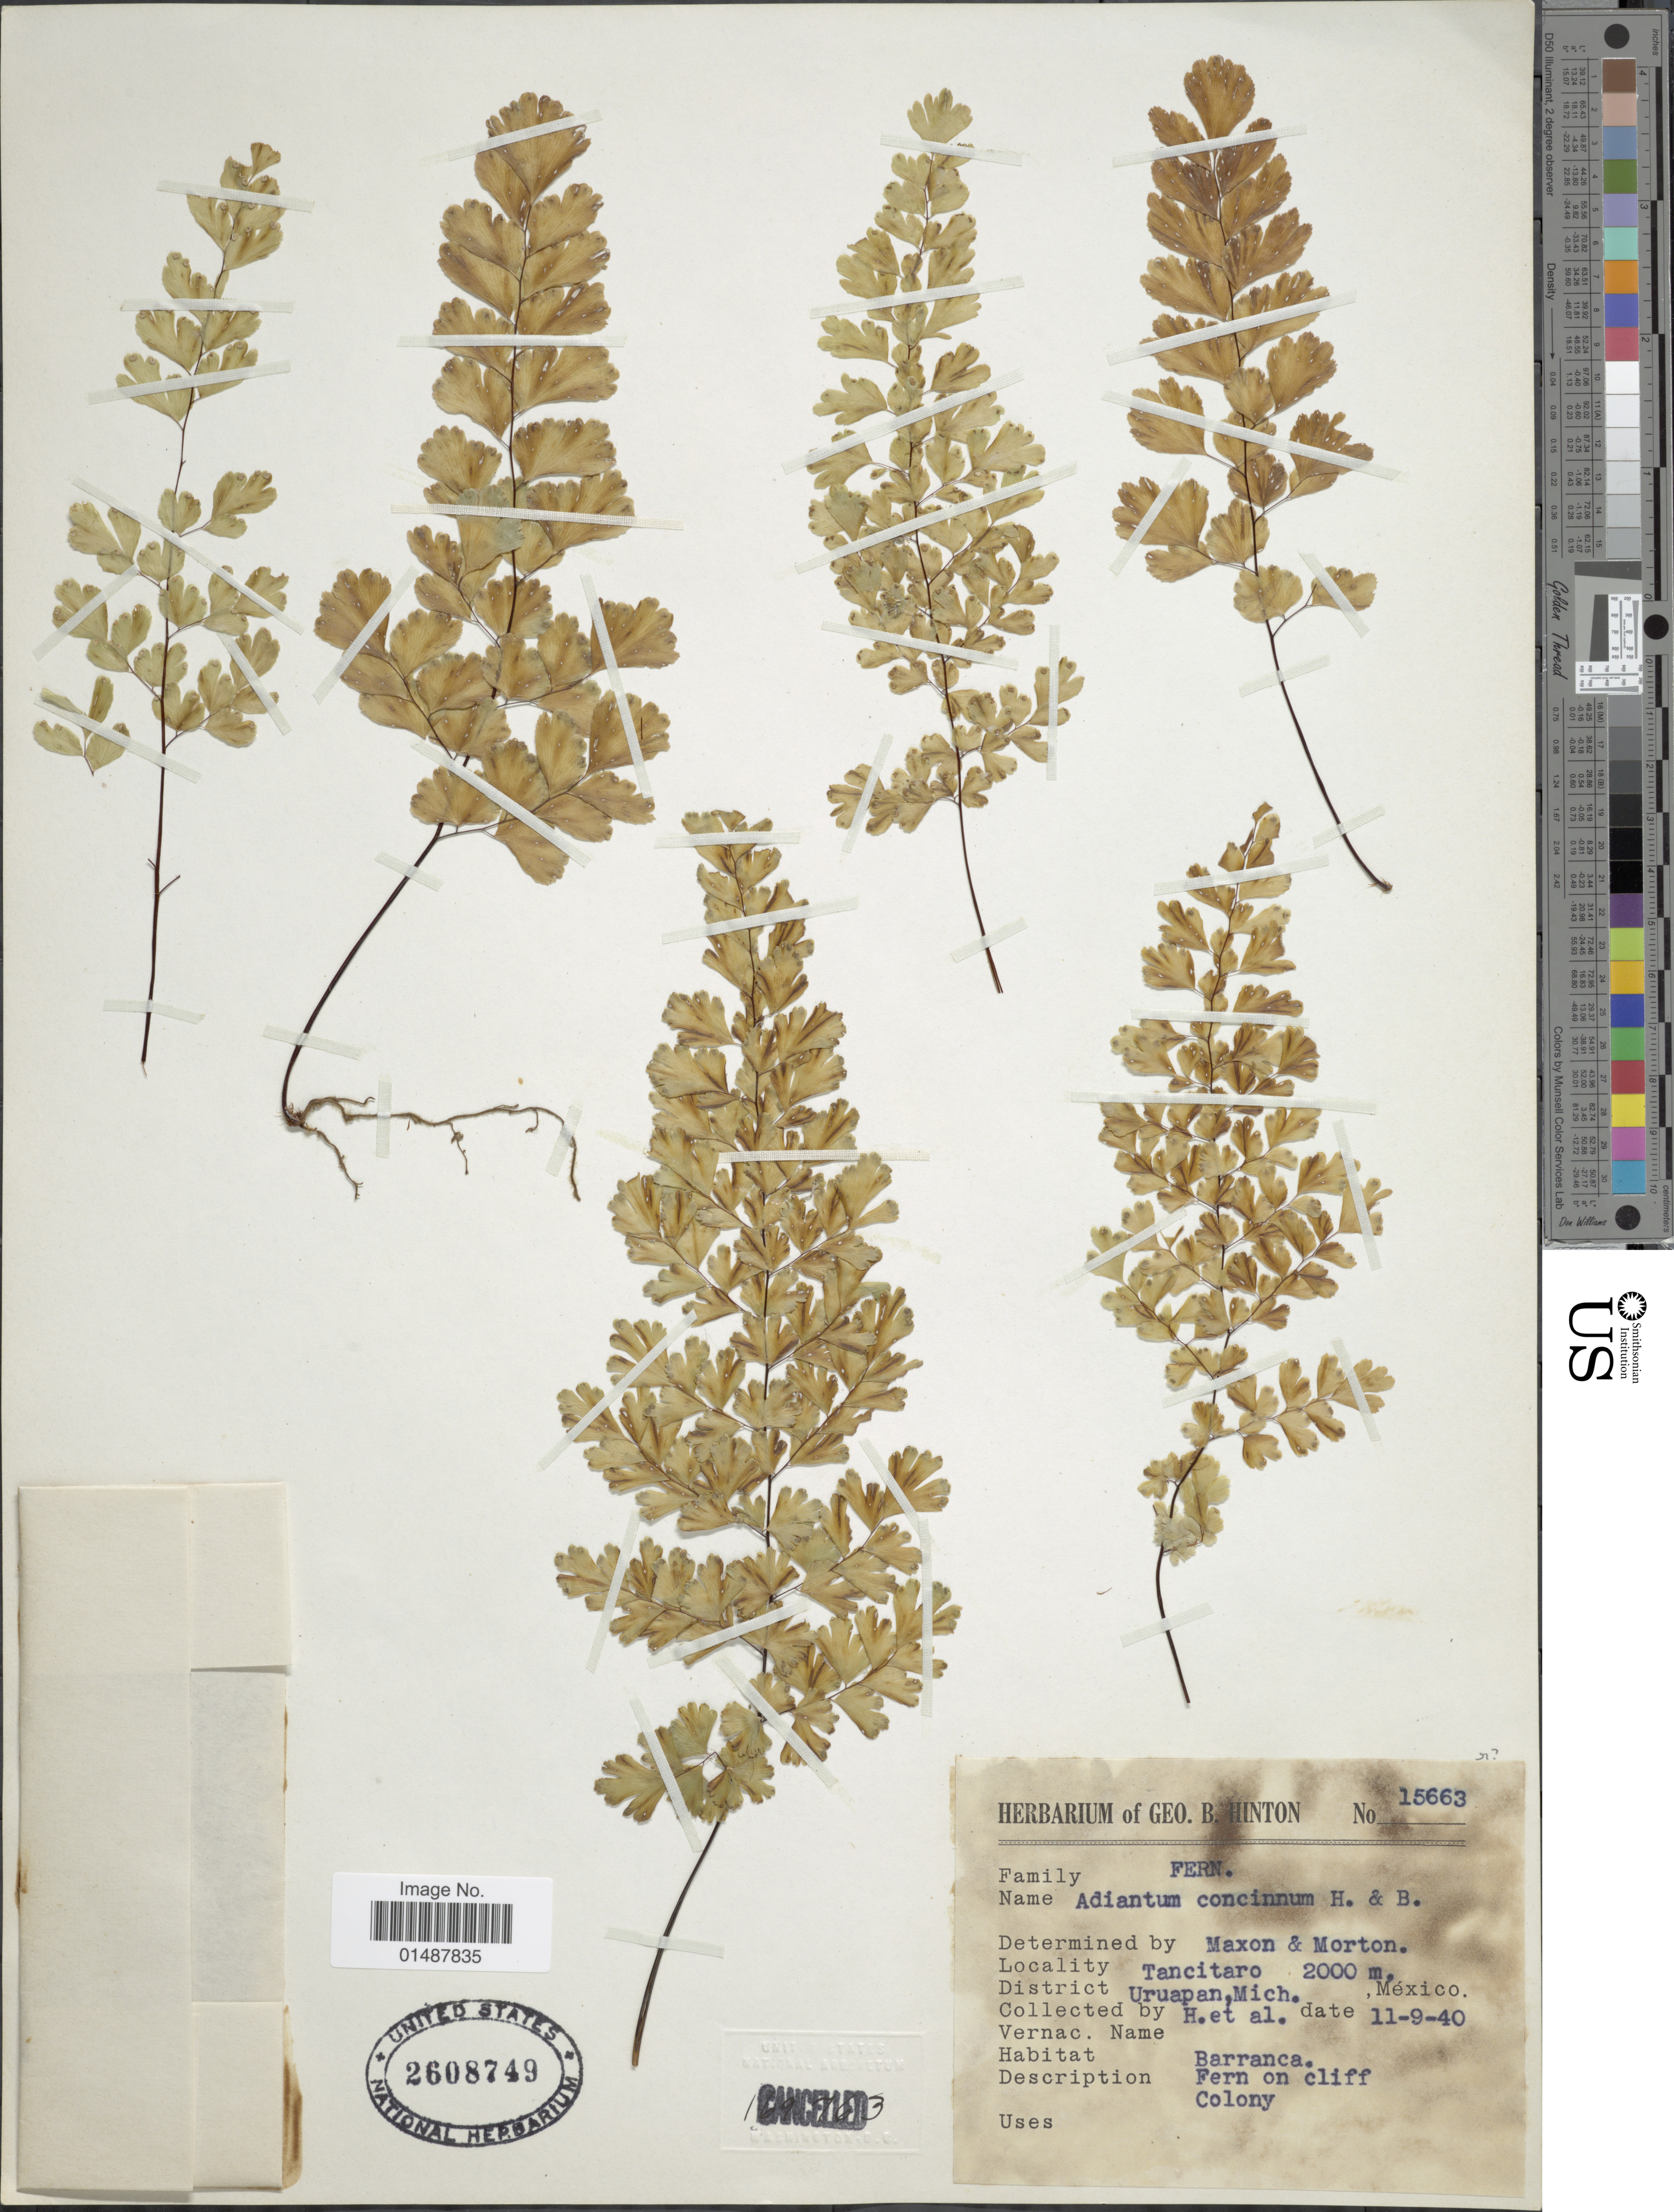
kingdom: Plantae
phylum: Tracheophyta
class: Polypodiopsida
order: Polypodiales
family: Pteridaceae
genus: Adiantum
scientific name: Adiantum concinnum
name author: Humb. & Bonpl. ex Willd.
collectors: G. B. Hinton & et al.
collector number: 15663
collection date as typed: Transcribed d/m/y: 9/11/40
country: Mexico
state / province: Michoacán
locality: Tancitaro, Uruapan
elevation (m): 2000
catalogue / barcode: US 2608749